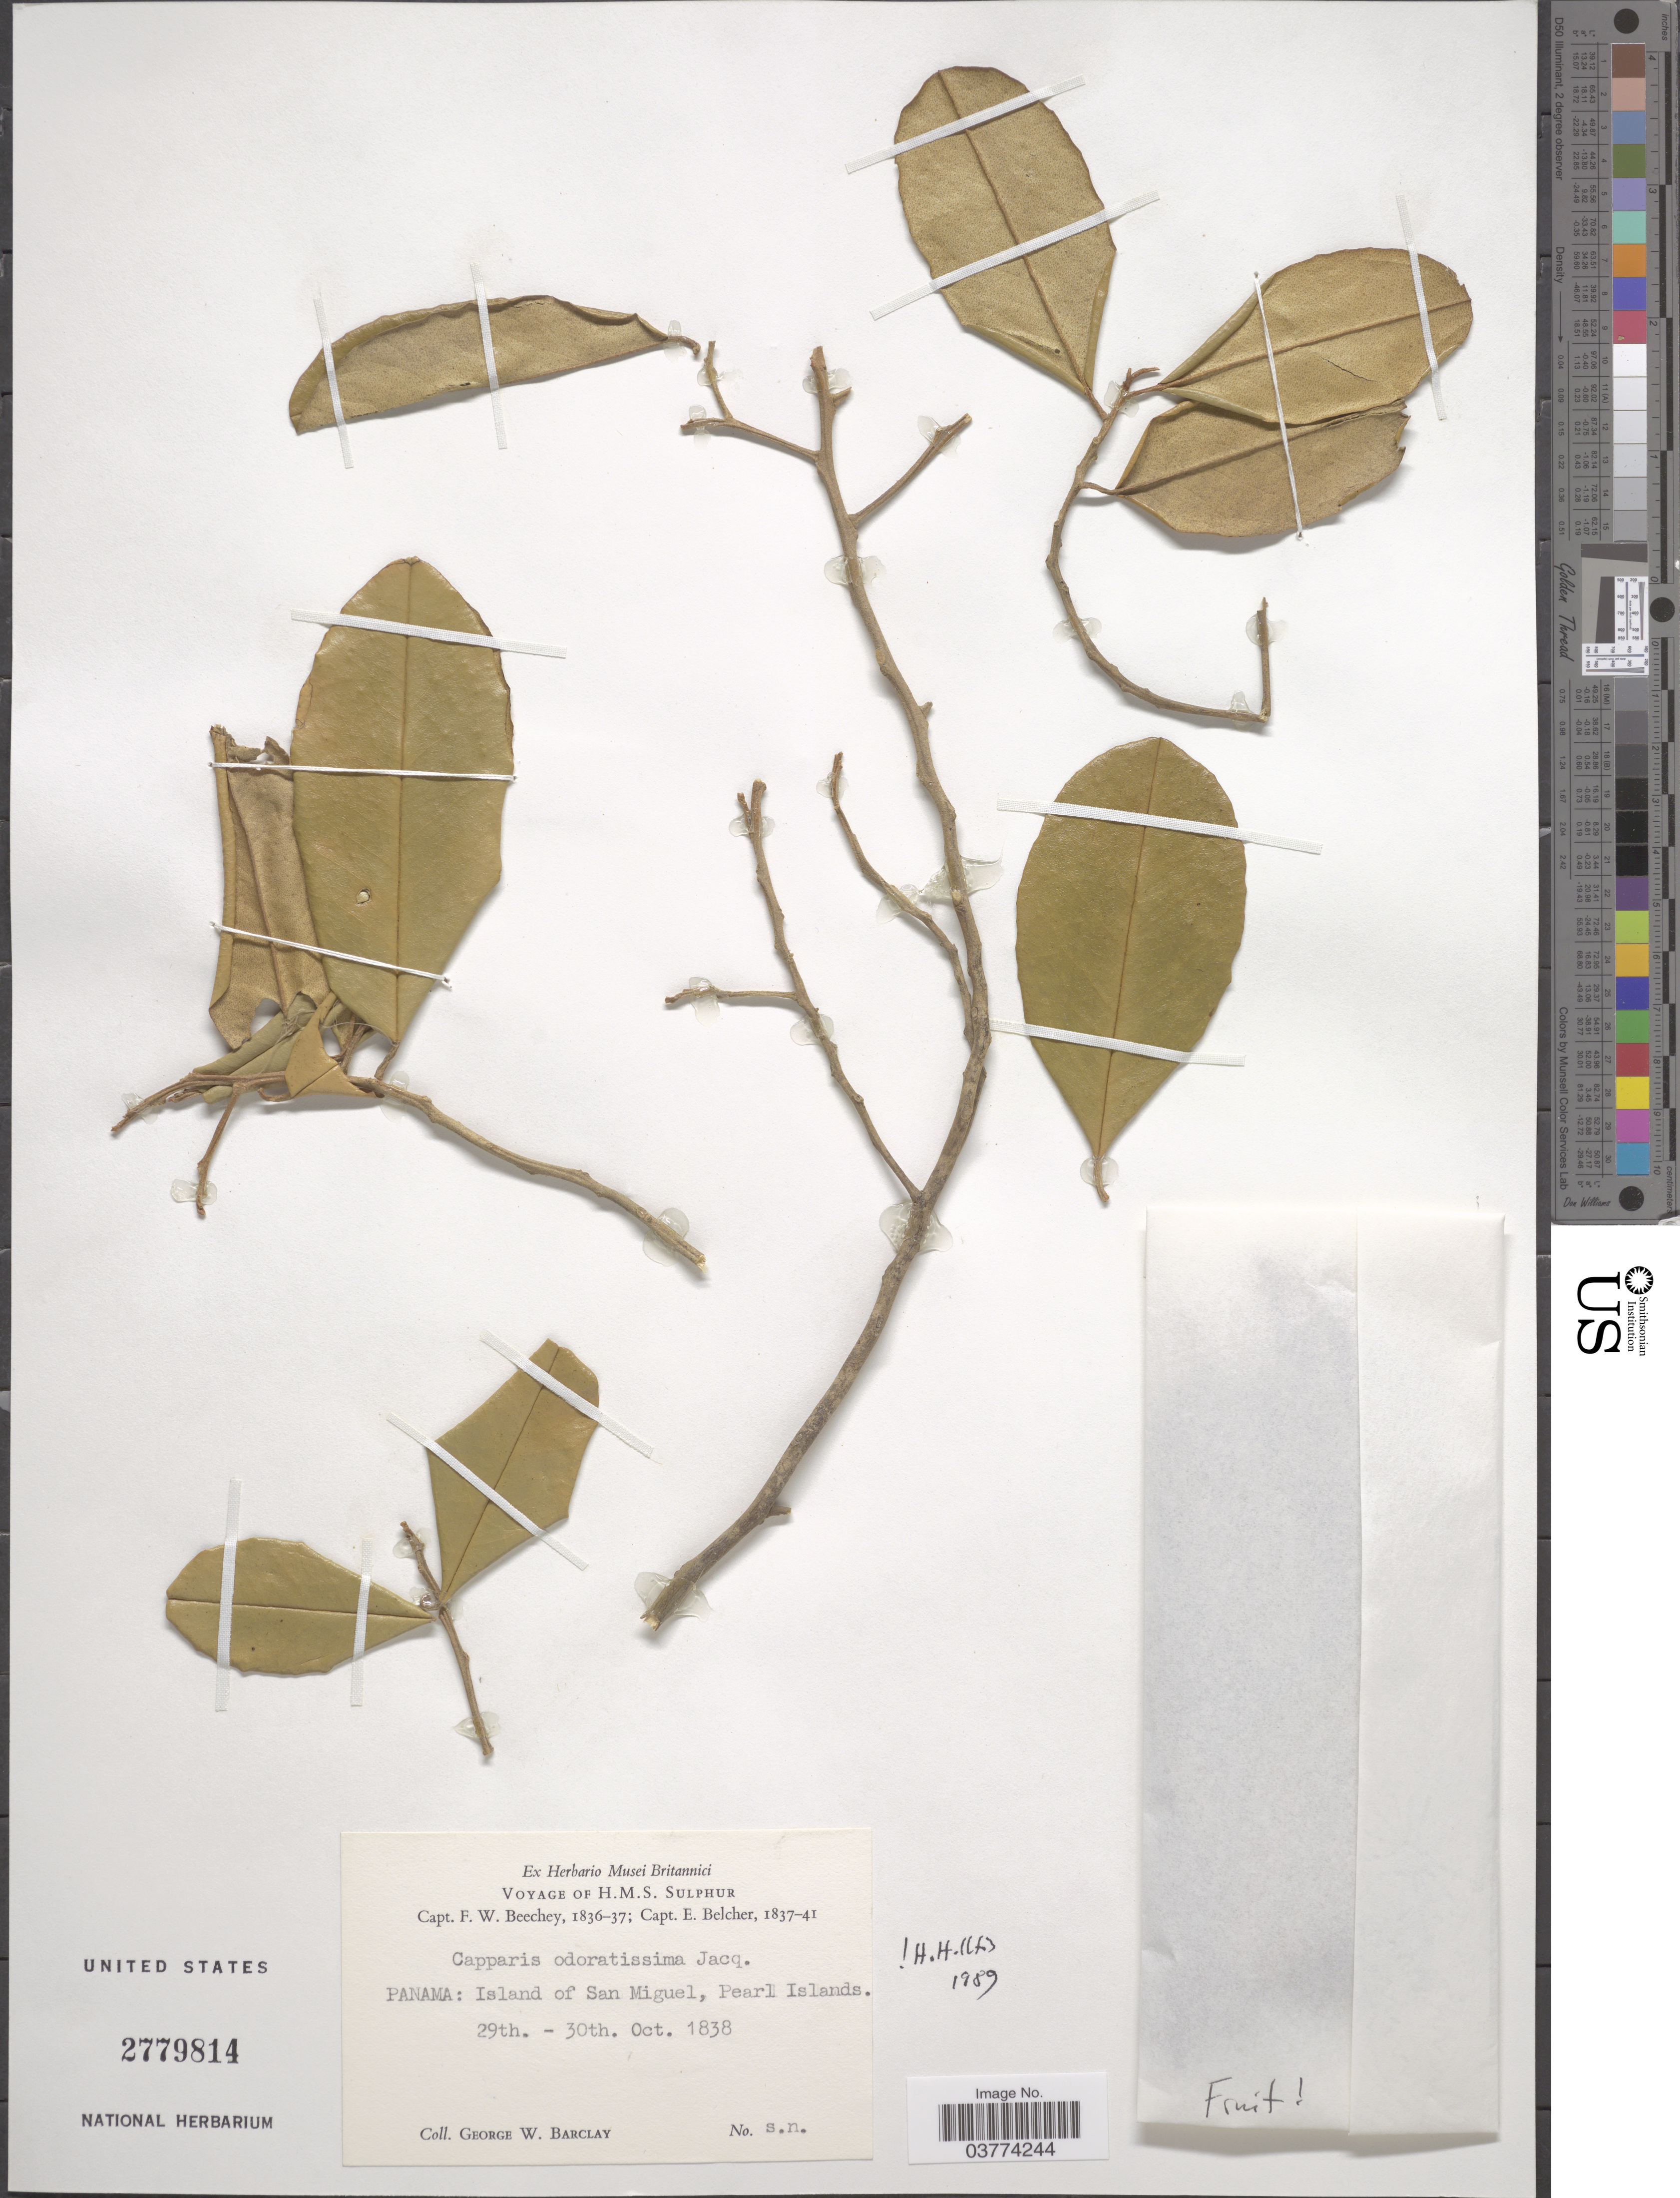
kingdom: Plantae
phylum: Tracheophyta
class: Magnoliopsida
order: Brassicales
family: Capparaceae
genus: Quadrella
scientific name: Quadrella odoratissima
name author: (Jacq.) Hutch.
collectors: G. W. Barclay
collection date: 1838-10-29/1838-10-30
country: Panama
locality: Island of San Miguel, Pearl Islands.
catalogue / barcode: US 2779814